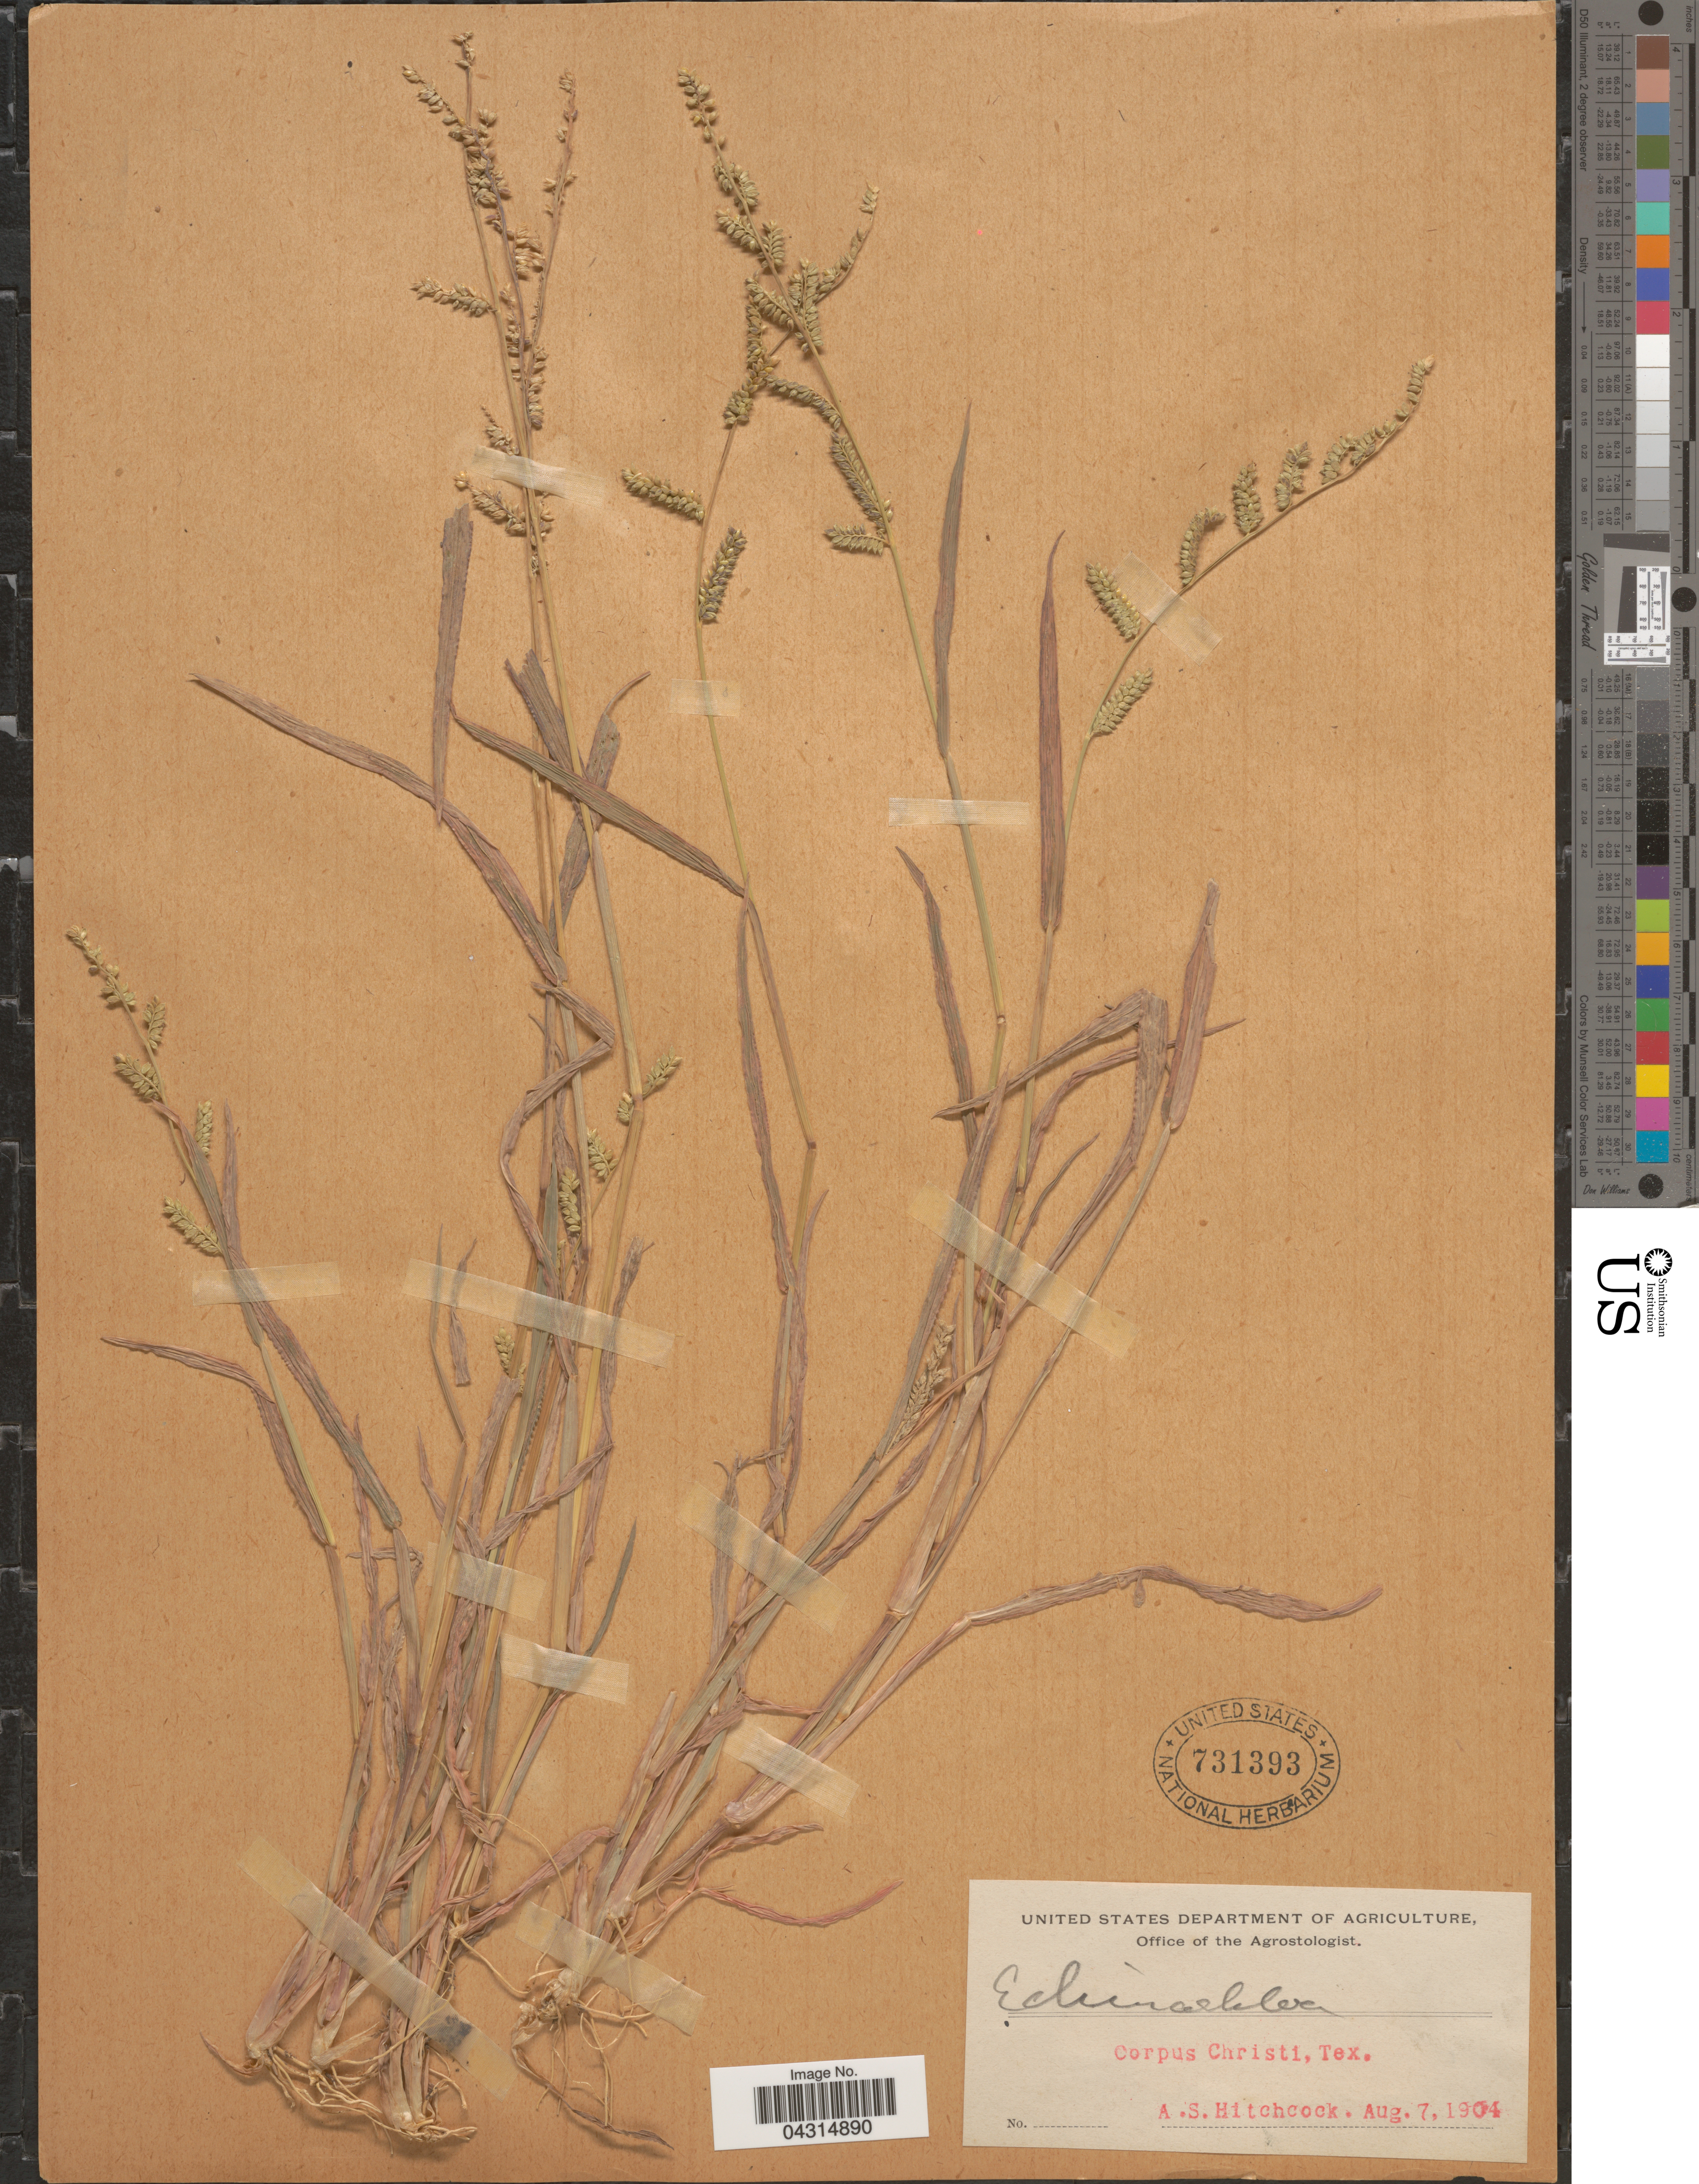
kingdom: Plantae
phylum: Tracheophyta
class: Liliopsida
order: Poales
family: Poaceae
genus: Echinochloa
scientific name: Echinochloa colona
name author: (L.) Link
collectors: A. S. Hitchcock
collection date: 1904-08-07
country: United States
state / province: Texas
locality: Corpus Christi.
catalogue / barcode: US 731393